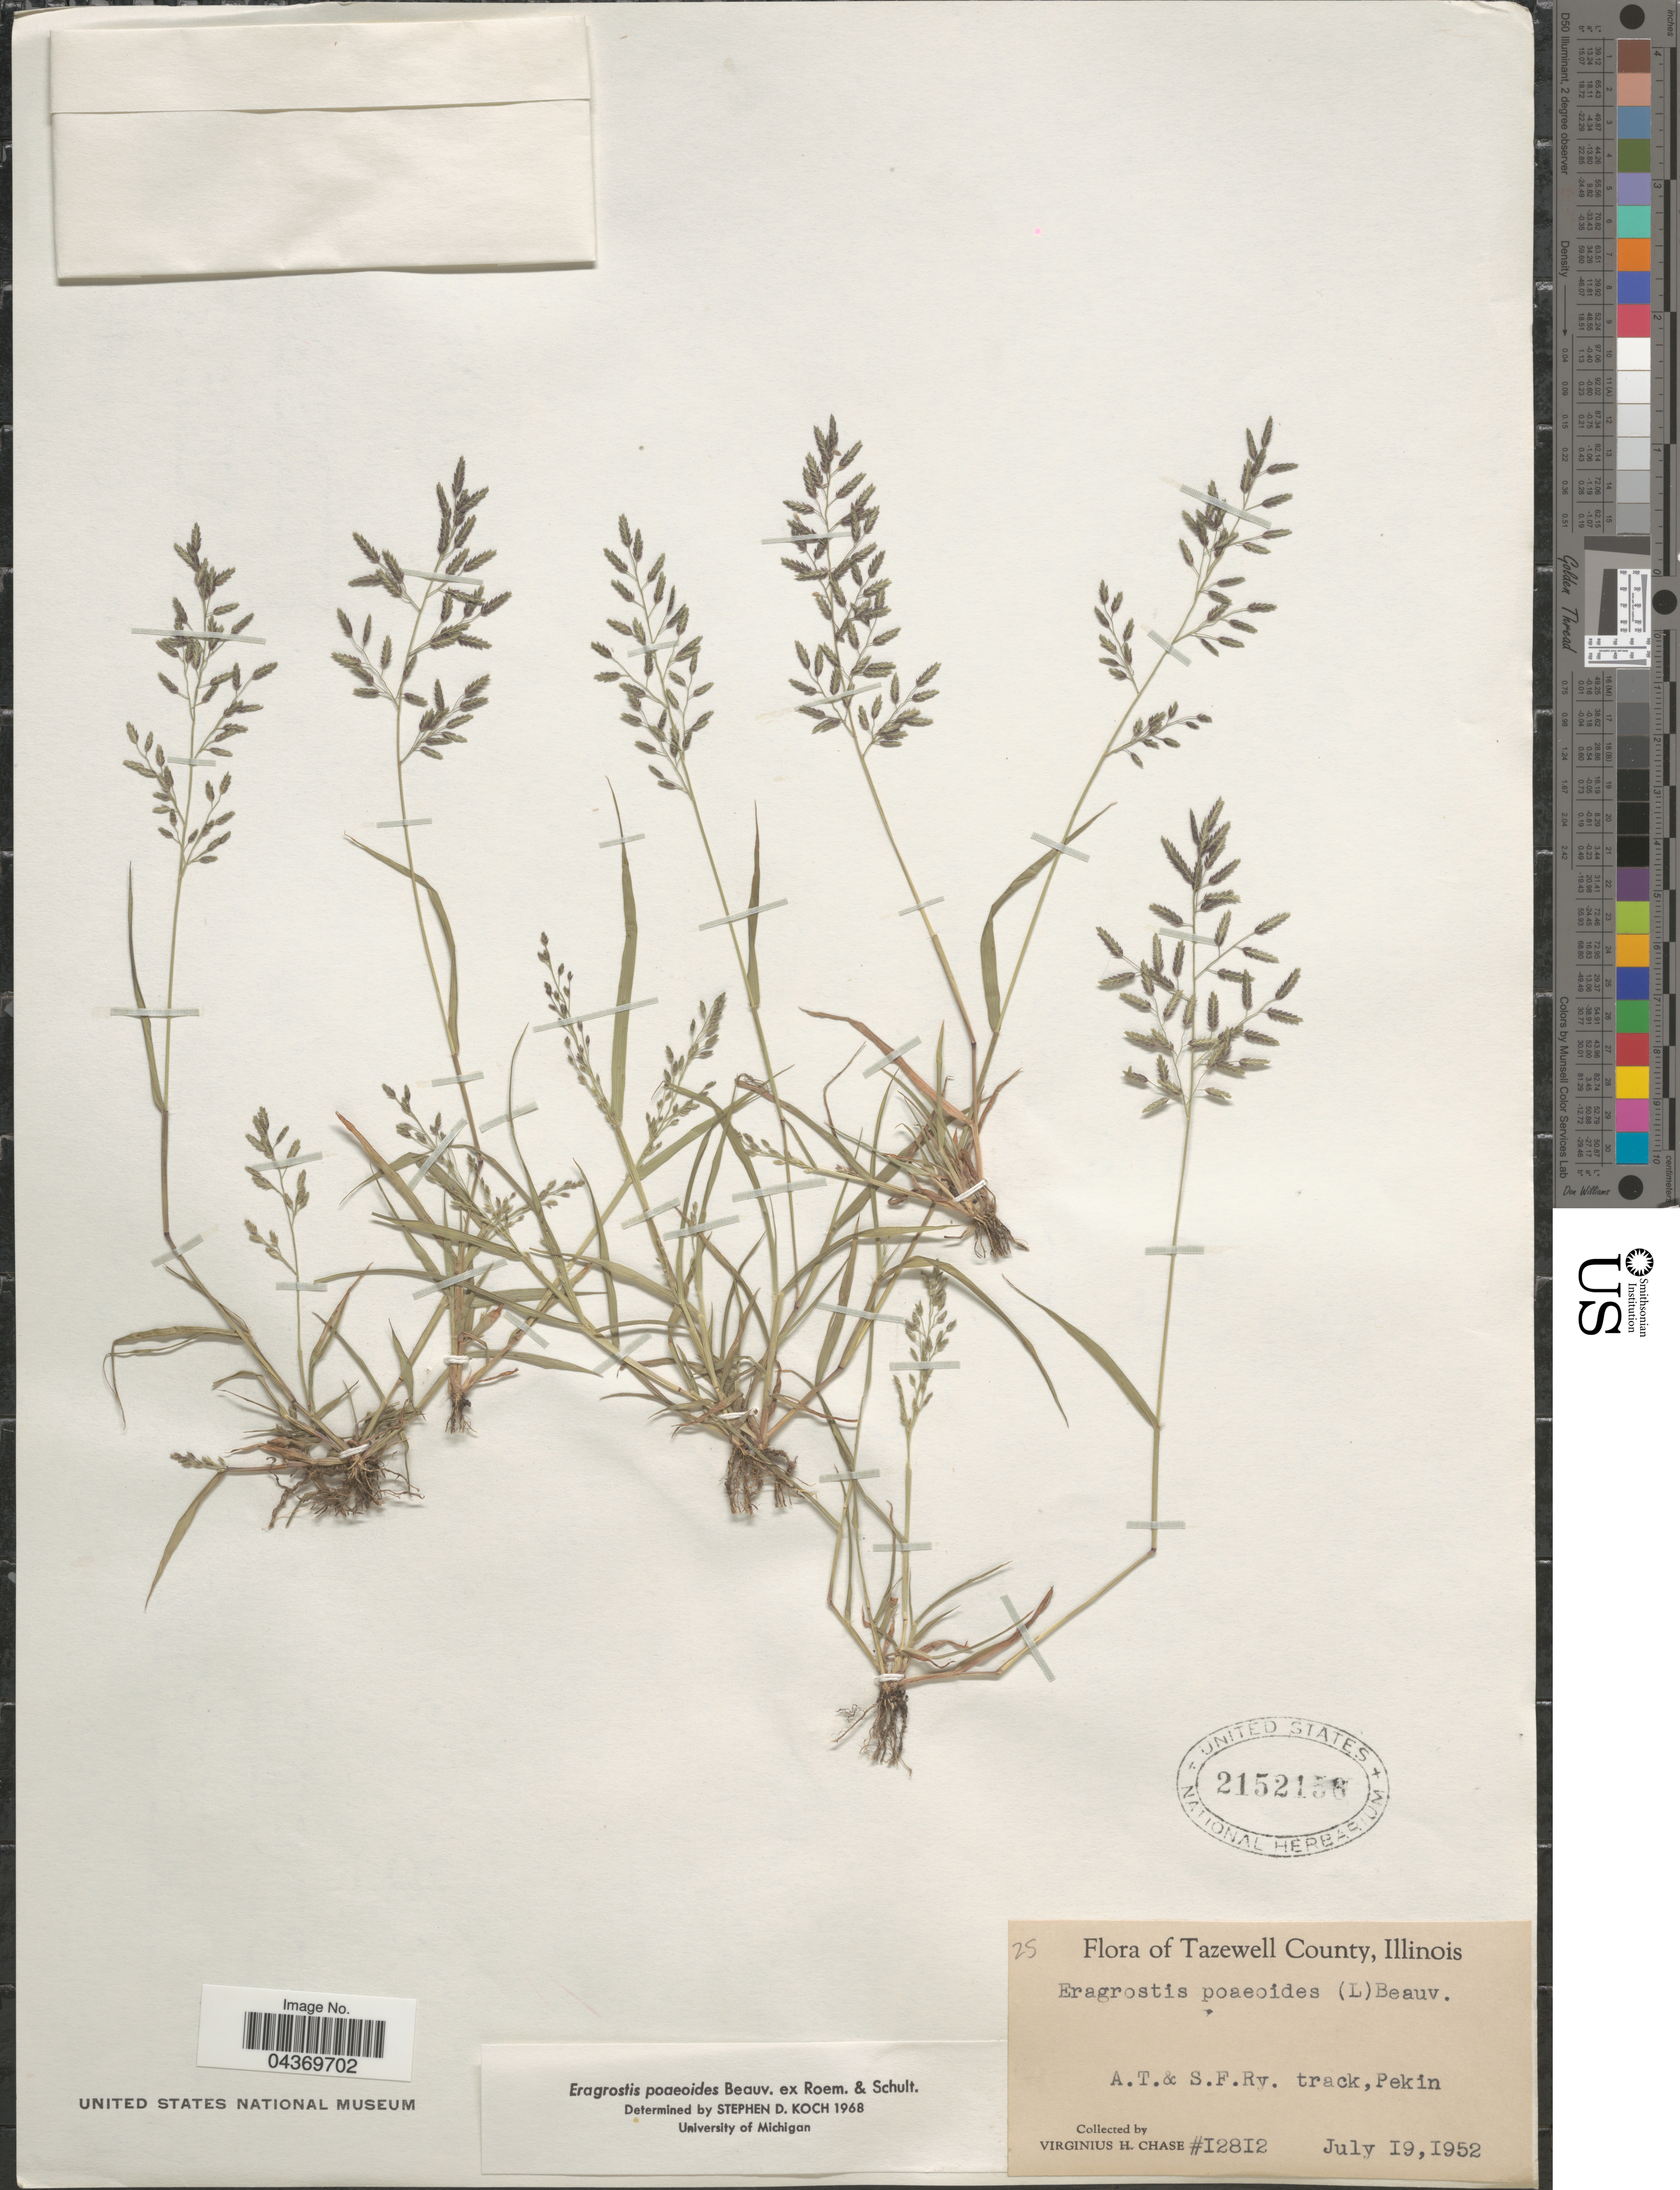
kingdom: Plantae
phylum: Tracheophyta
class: Liliopsida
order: Poales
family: Poaceae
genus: Eragrostis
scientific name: Eragrostis minor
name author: Host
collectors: V. H. Chase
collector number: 12812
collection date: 1952-07-19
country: United States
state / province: Illinois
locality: Tazewell County. A.T. & S.F. Ry. track, Pekin.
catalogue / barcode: US 2152156